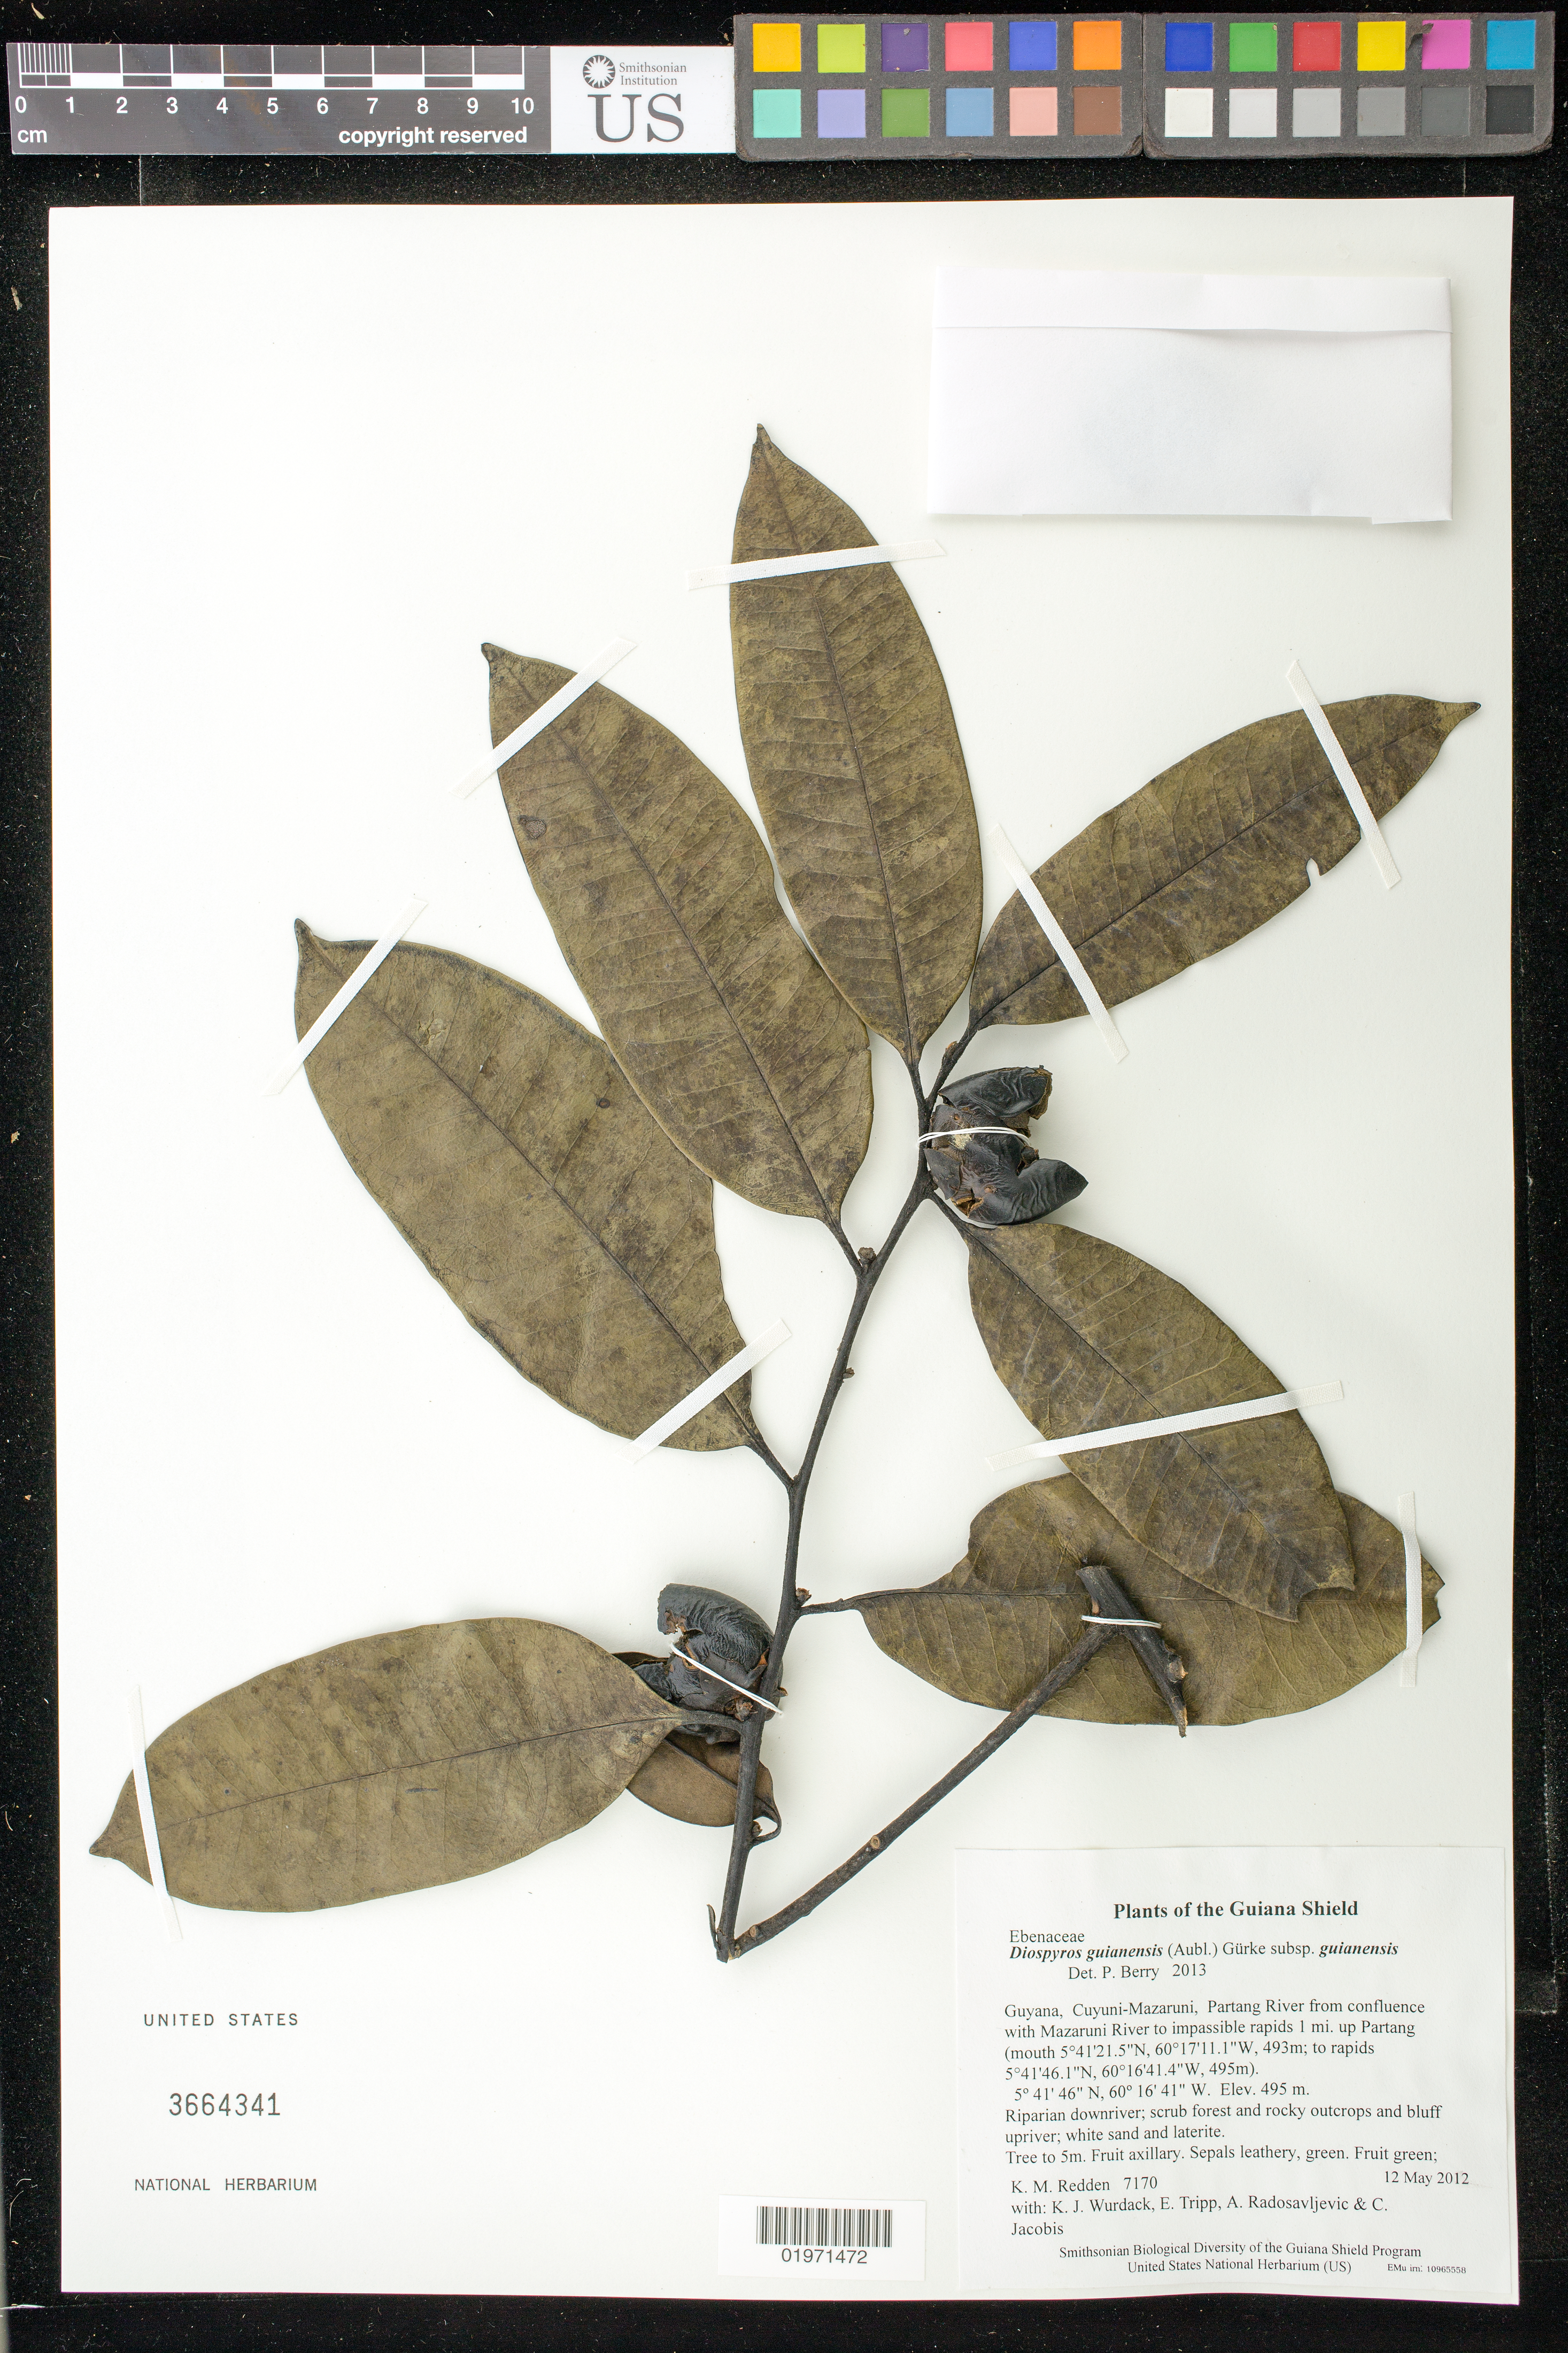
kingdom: Plantae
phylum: Tracheophyta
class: Magnoliopsida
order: Ericales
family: Ebenaceae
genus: Diospyros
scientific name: Diospyros guianensis subsp. guianensis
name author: (Aubl.) Gürke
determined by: Berry, P.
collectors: K. M. Redden, K. Wurdack, E. Tripp, A. Radosavljevic & C. Jacobis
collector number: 7170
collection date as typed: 12 May 2012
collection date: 2012-05-12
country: Guyana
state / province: Cuyuni-Mazaruni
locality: Partang River from confluence with Mazaruni River to impassible rapids 1 mi. up Partang (mouth 5°41'21.5"N, 60°17'11.1"W, 493m; to rapids 5°41'46.1"N, 60°16'41.4"W, 495m)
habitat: Riparian downriver; scrub forest and rocky outcrops and bluff upriver; white sand and laterite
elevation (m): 495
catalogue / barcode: US 3664341